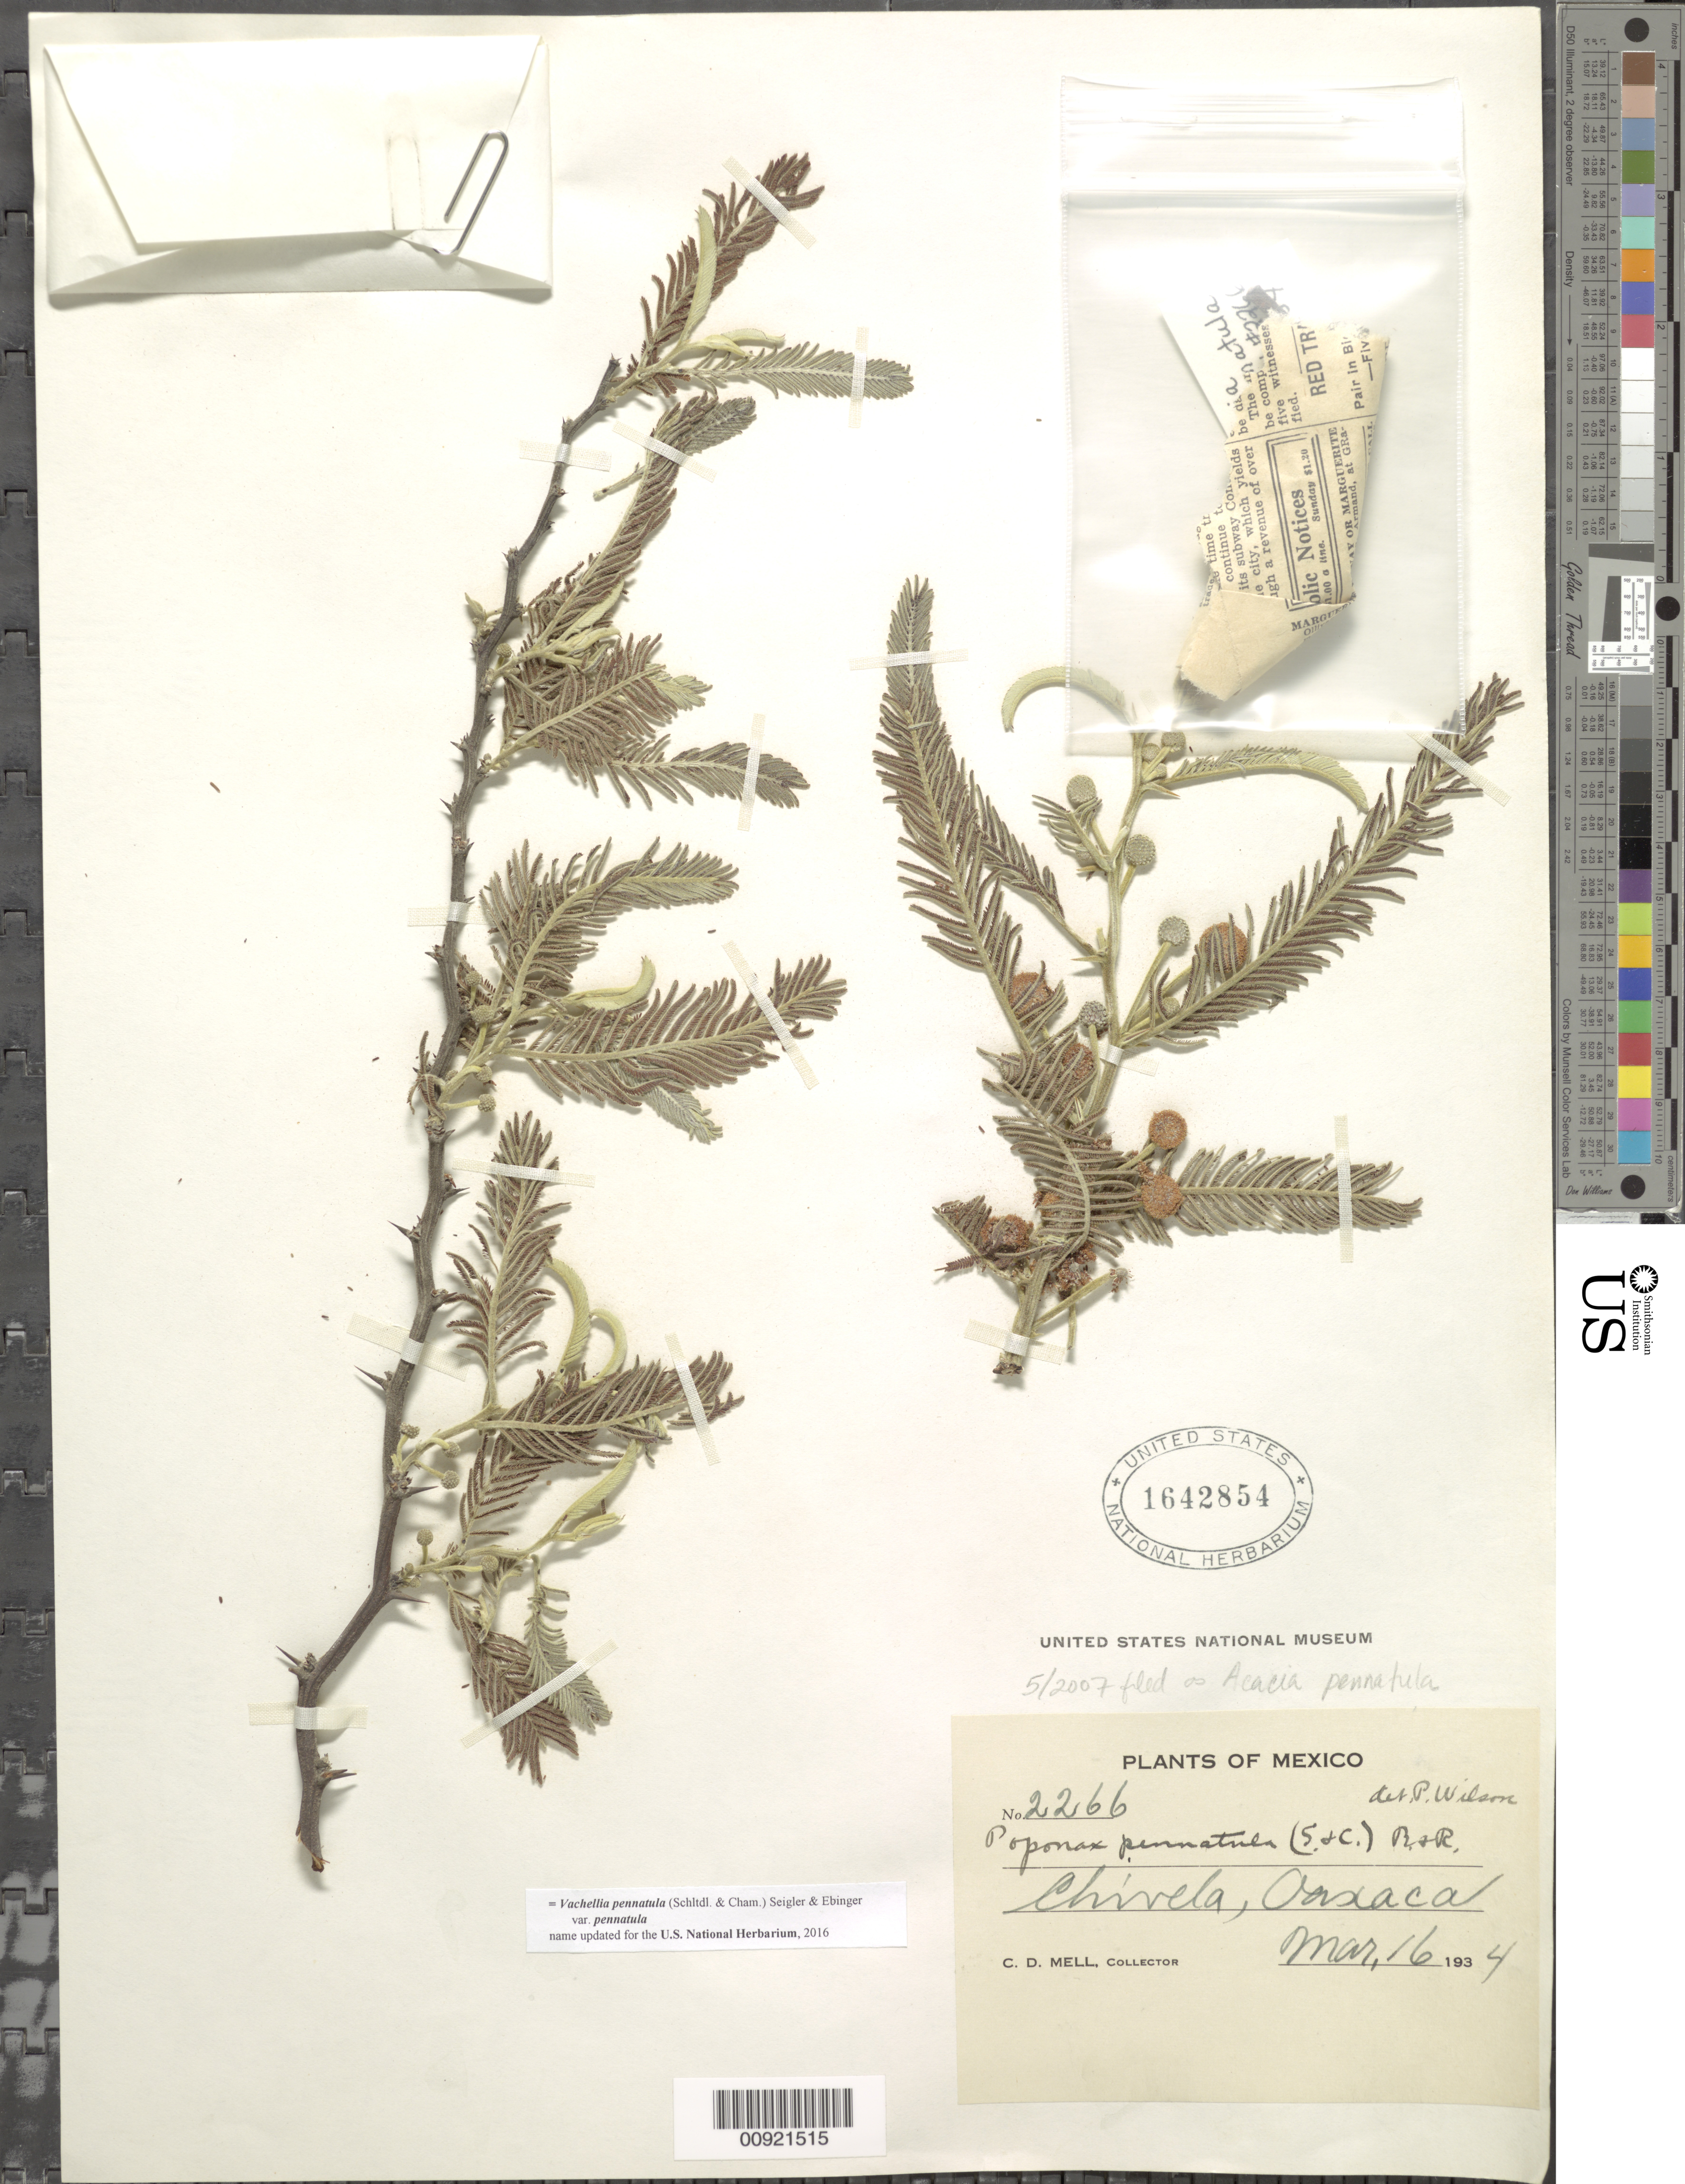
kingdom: Plantae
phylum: Tracheophyta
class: Magnoliopsida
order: Fabales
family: Fabaceae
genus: Vachellia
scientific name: Vachellia pennatula var. pennatula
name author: (Schltdl. & Cham.) Seigler & Ebinger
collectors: C. D. Mell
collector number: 2266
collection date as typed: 16 Mar 1934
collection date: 1934-03-16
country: Mexico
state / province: Oaxaca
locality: Chivela, Oaxaca.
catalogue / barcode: US 1642854